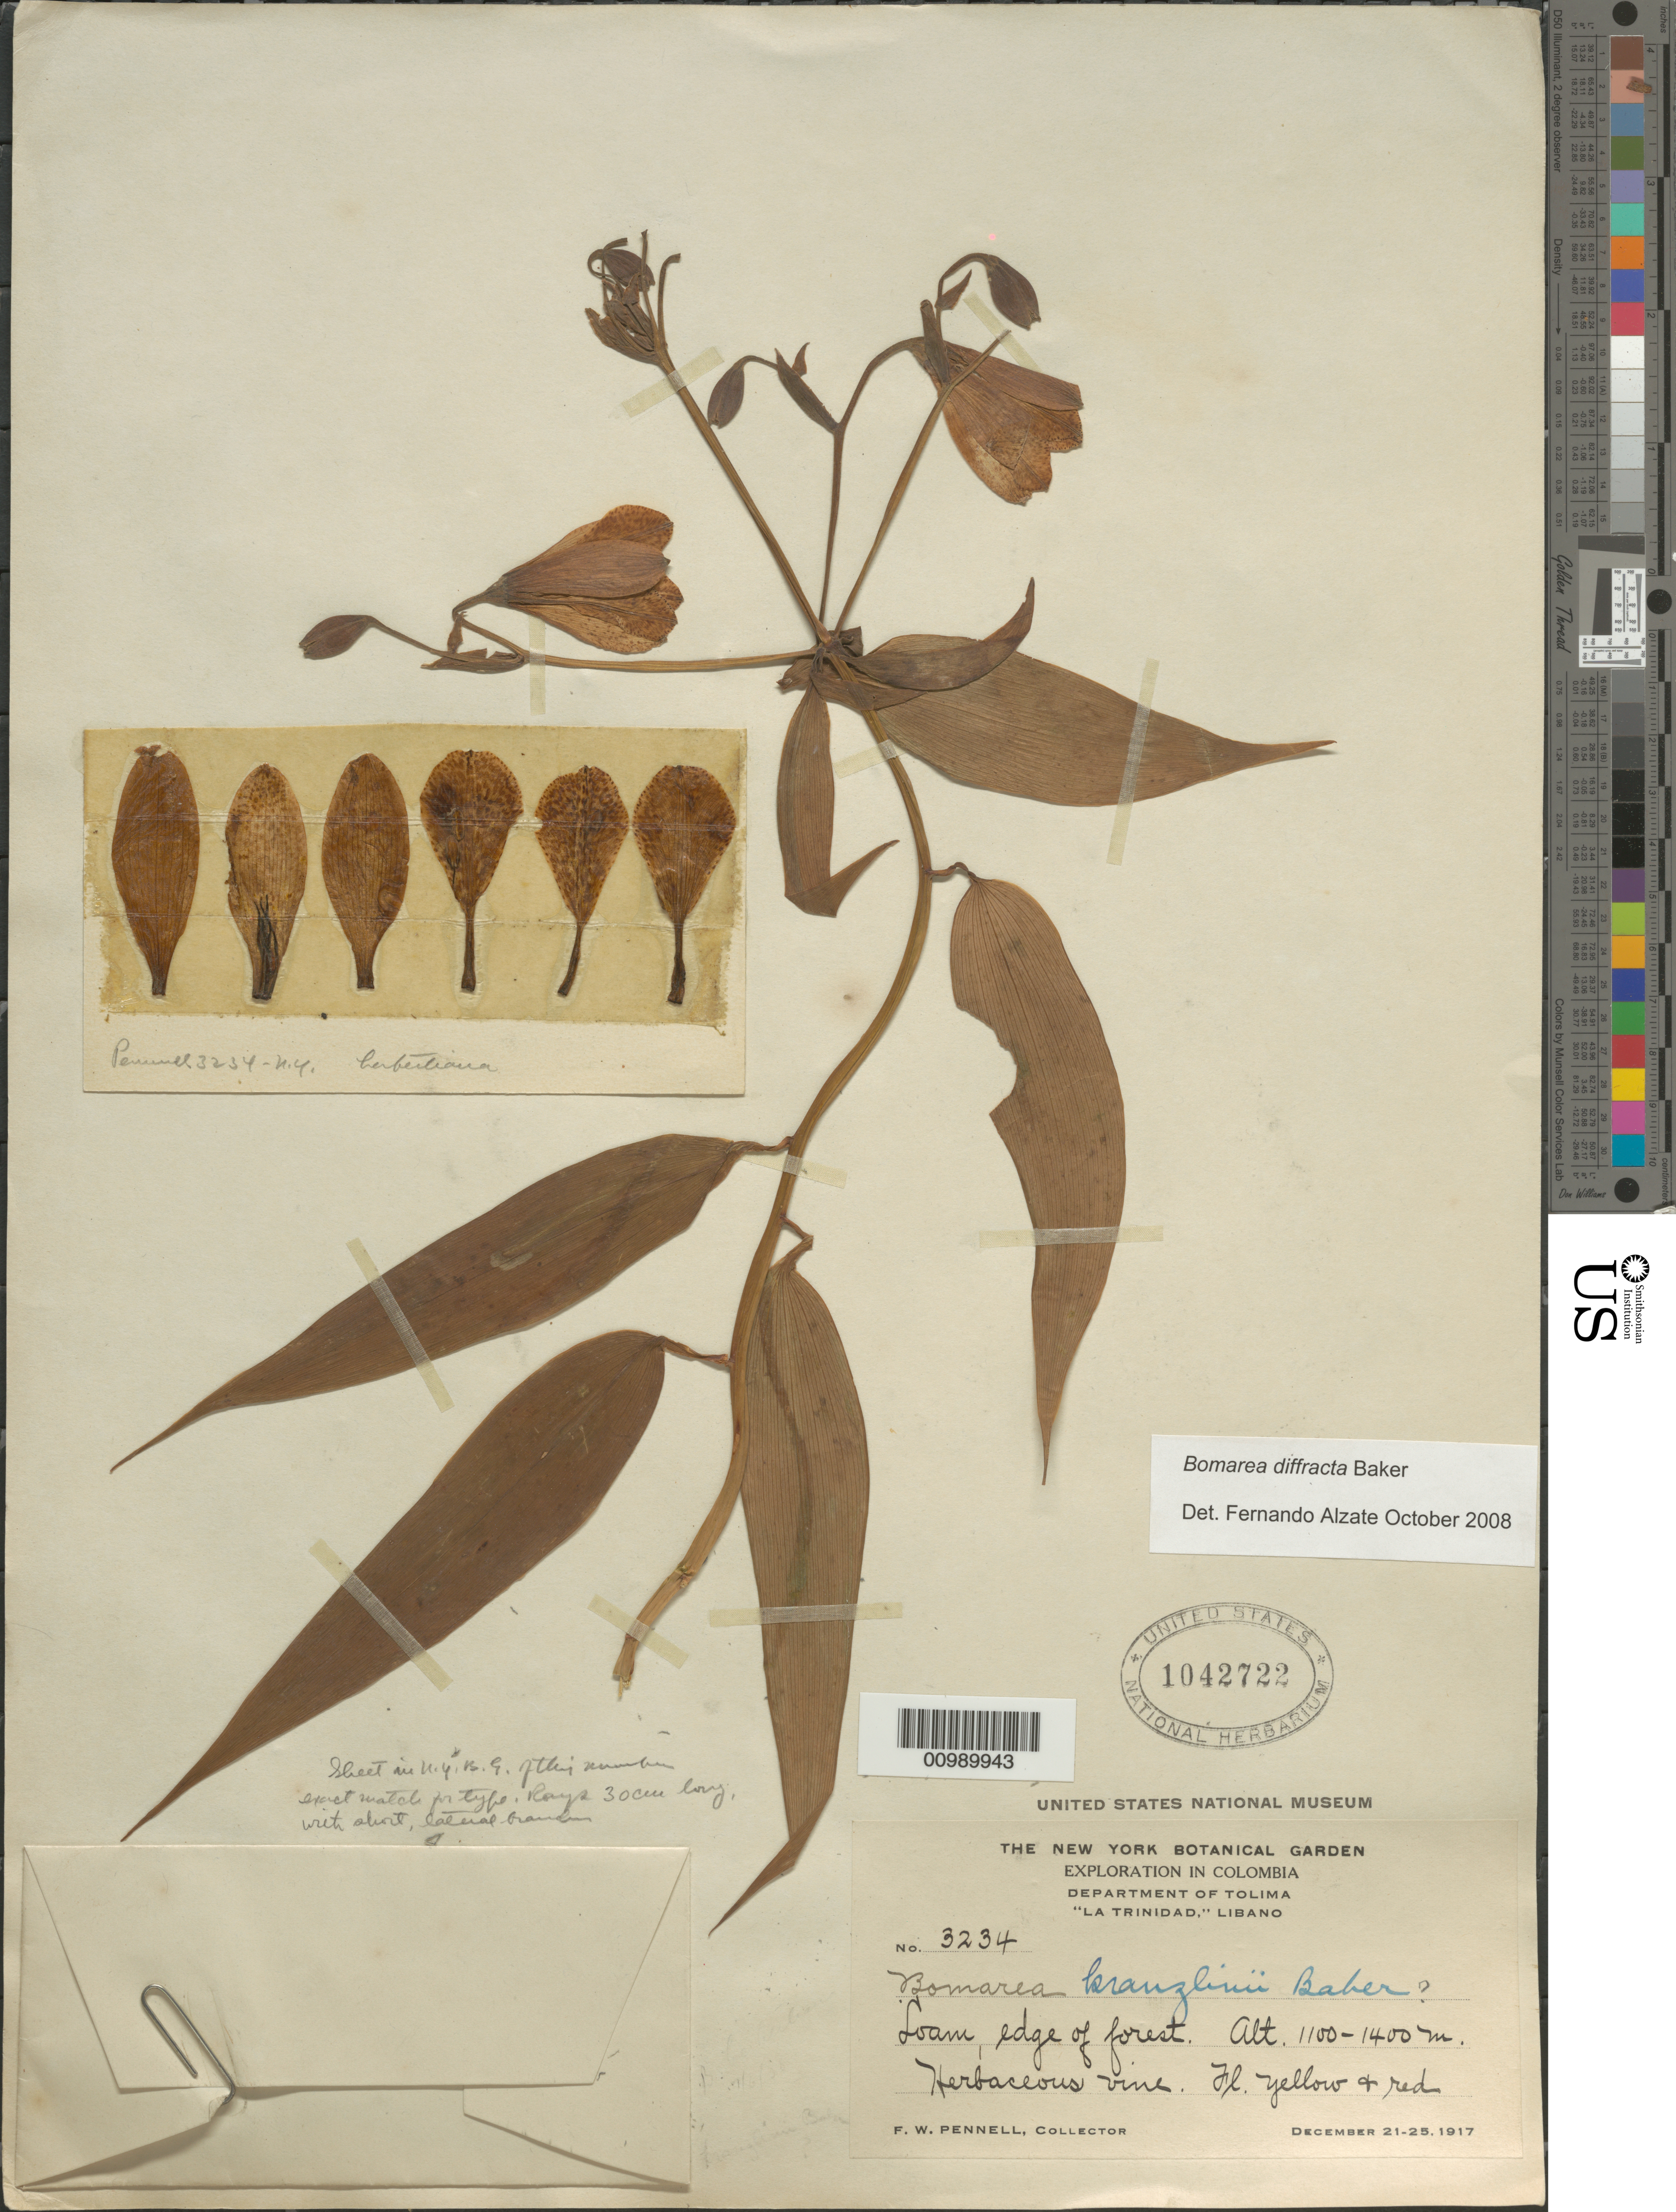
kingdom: Plantae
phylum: Tracheophyta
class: Liliopsida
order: Liliales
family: Alstroemeriaceae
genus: Bomarea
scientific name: Bomarea diffracta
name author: Baker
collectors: F. W. Pennell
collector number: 3234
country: Colombia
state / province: Tolima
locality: La Trinidad, Libano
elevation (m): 1100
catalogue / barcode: US 142722